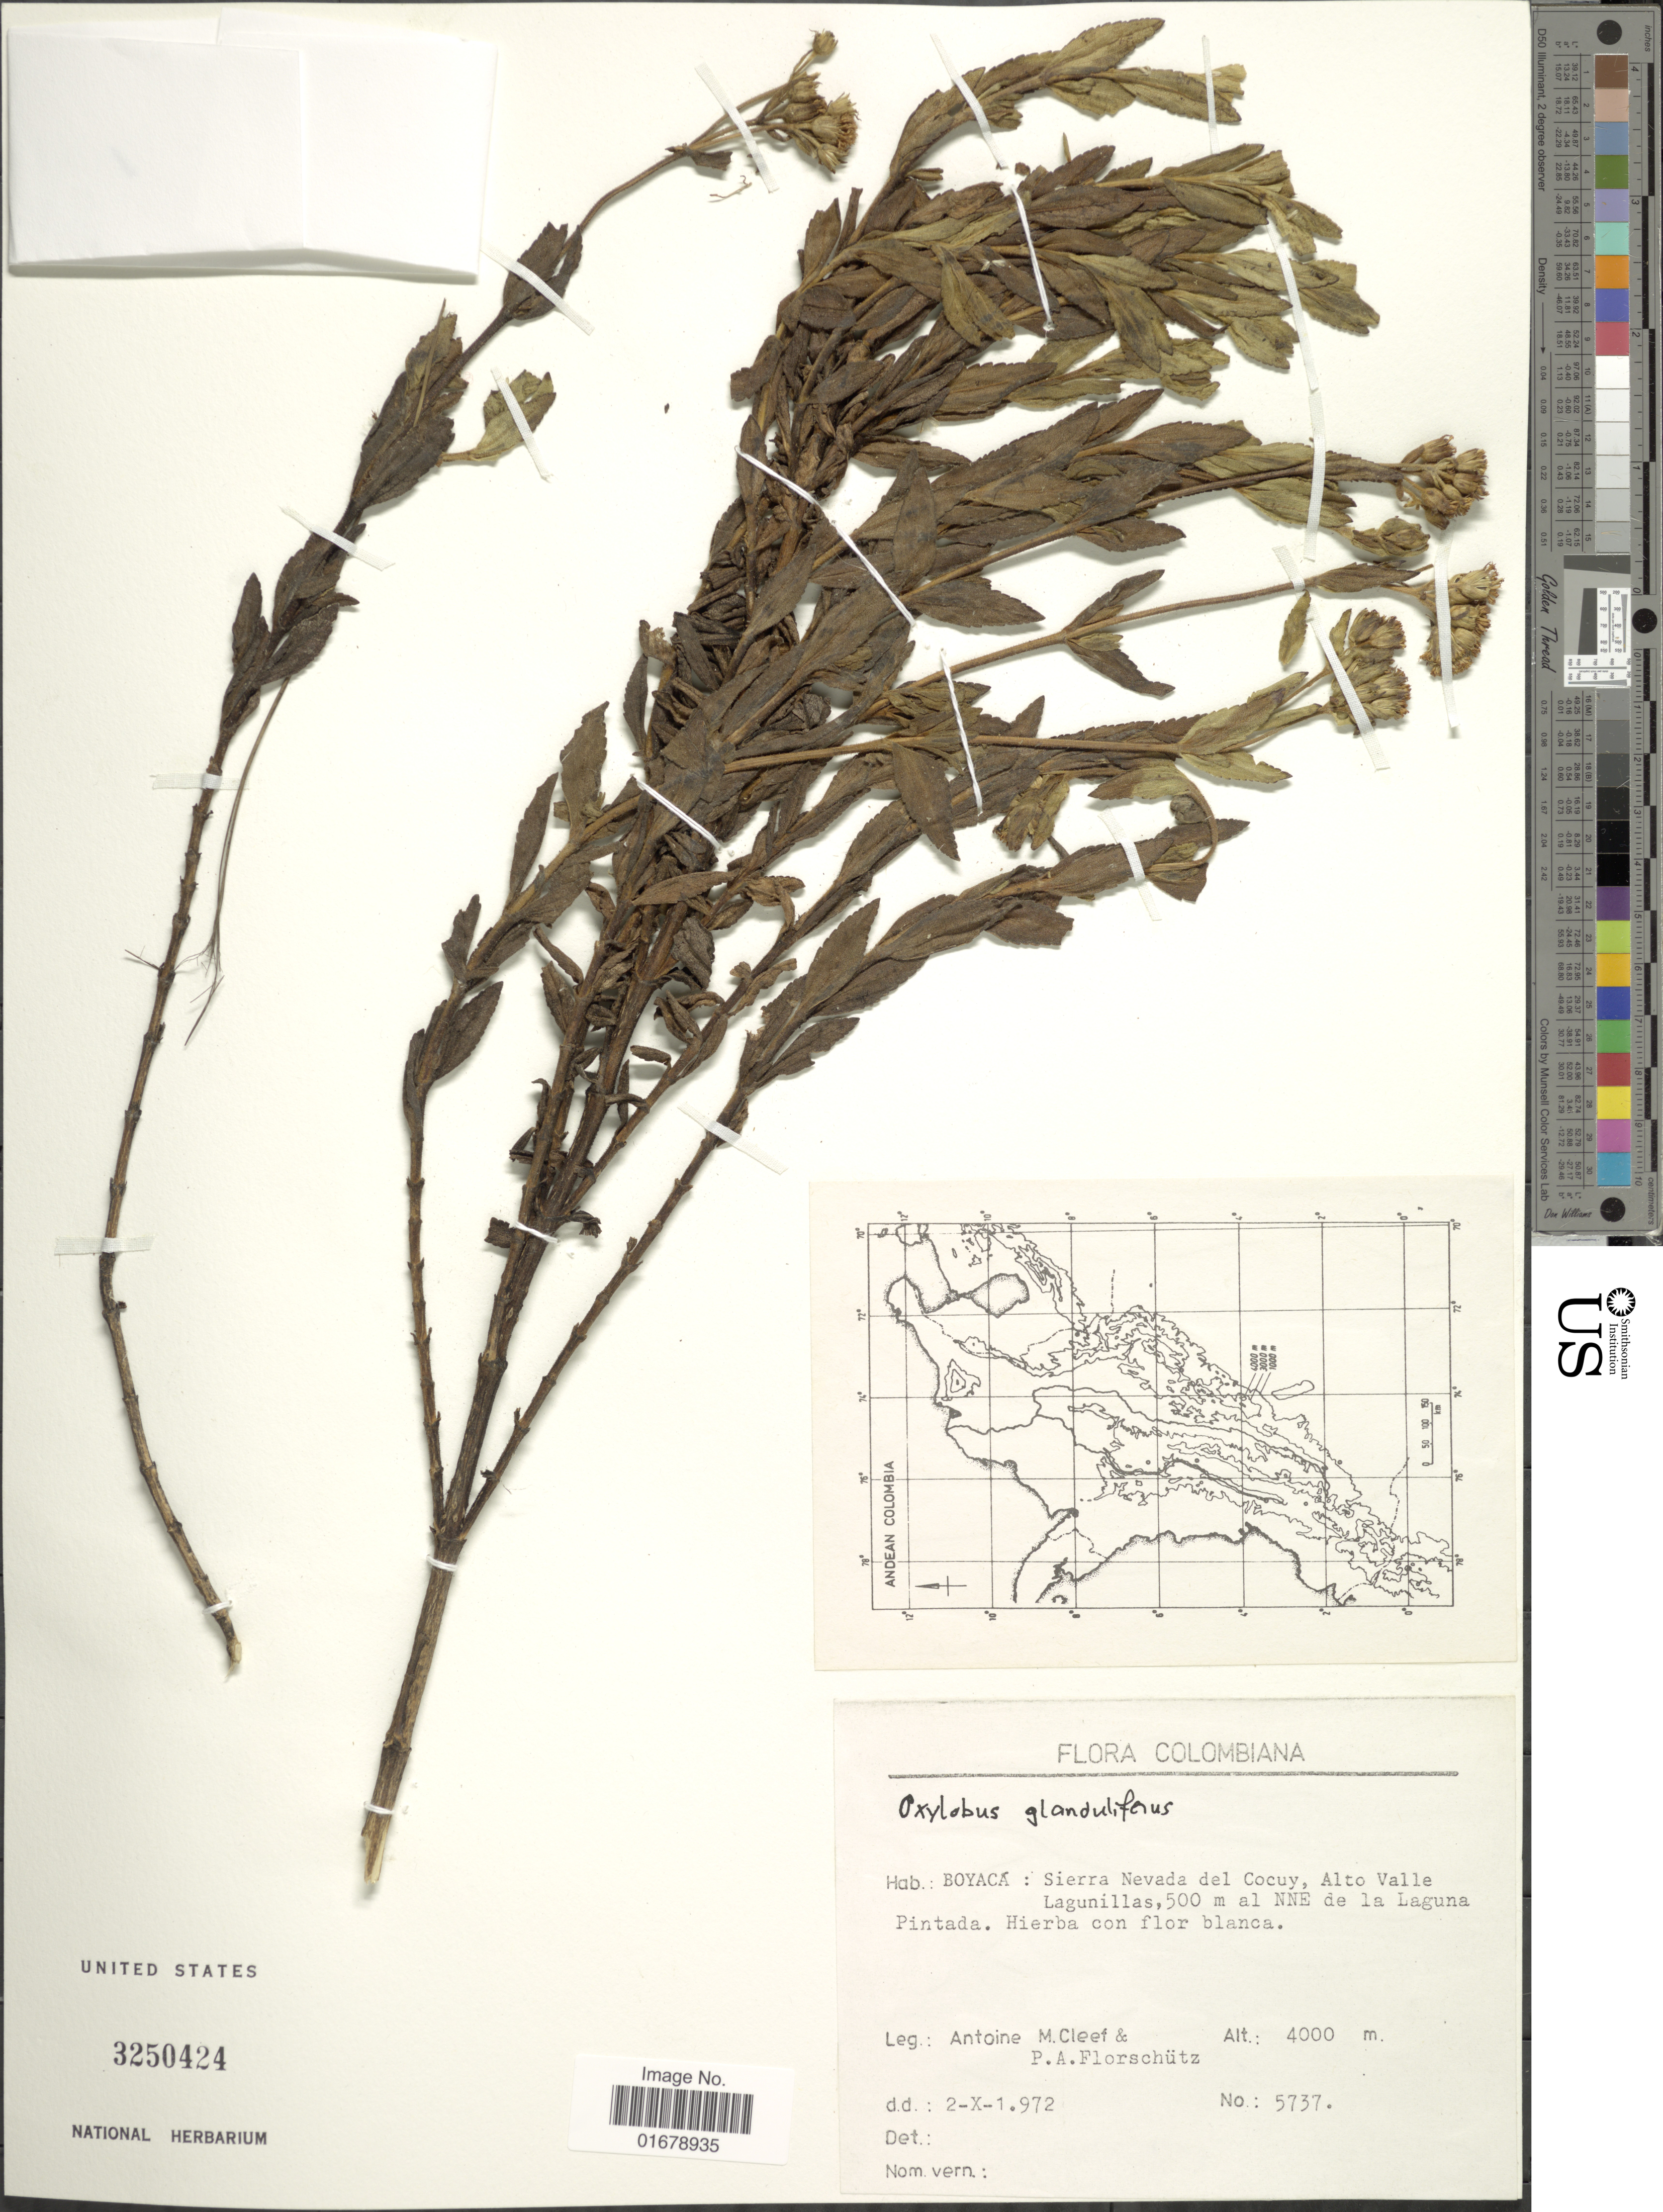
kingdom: Plantae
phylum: Tracheophyta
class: Magnoliopsida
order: Asterales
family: Asteraceae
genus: Oxylobus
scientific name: Oxylobus glanduliferus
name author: (Sch. Bip.) A. Gray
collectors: A. M. Cleef & P. Florschütz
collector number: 5737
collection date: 1972-10-01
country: Colombia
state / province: Boyacá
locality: Boyacá: Sierra Nevada del Cocuy, Alto Valle Lagunillas, 500 m al NNE de la Laguna Pintada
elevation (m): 4000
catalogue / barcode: US 3250424